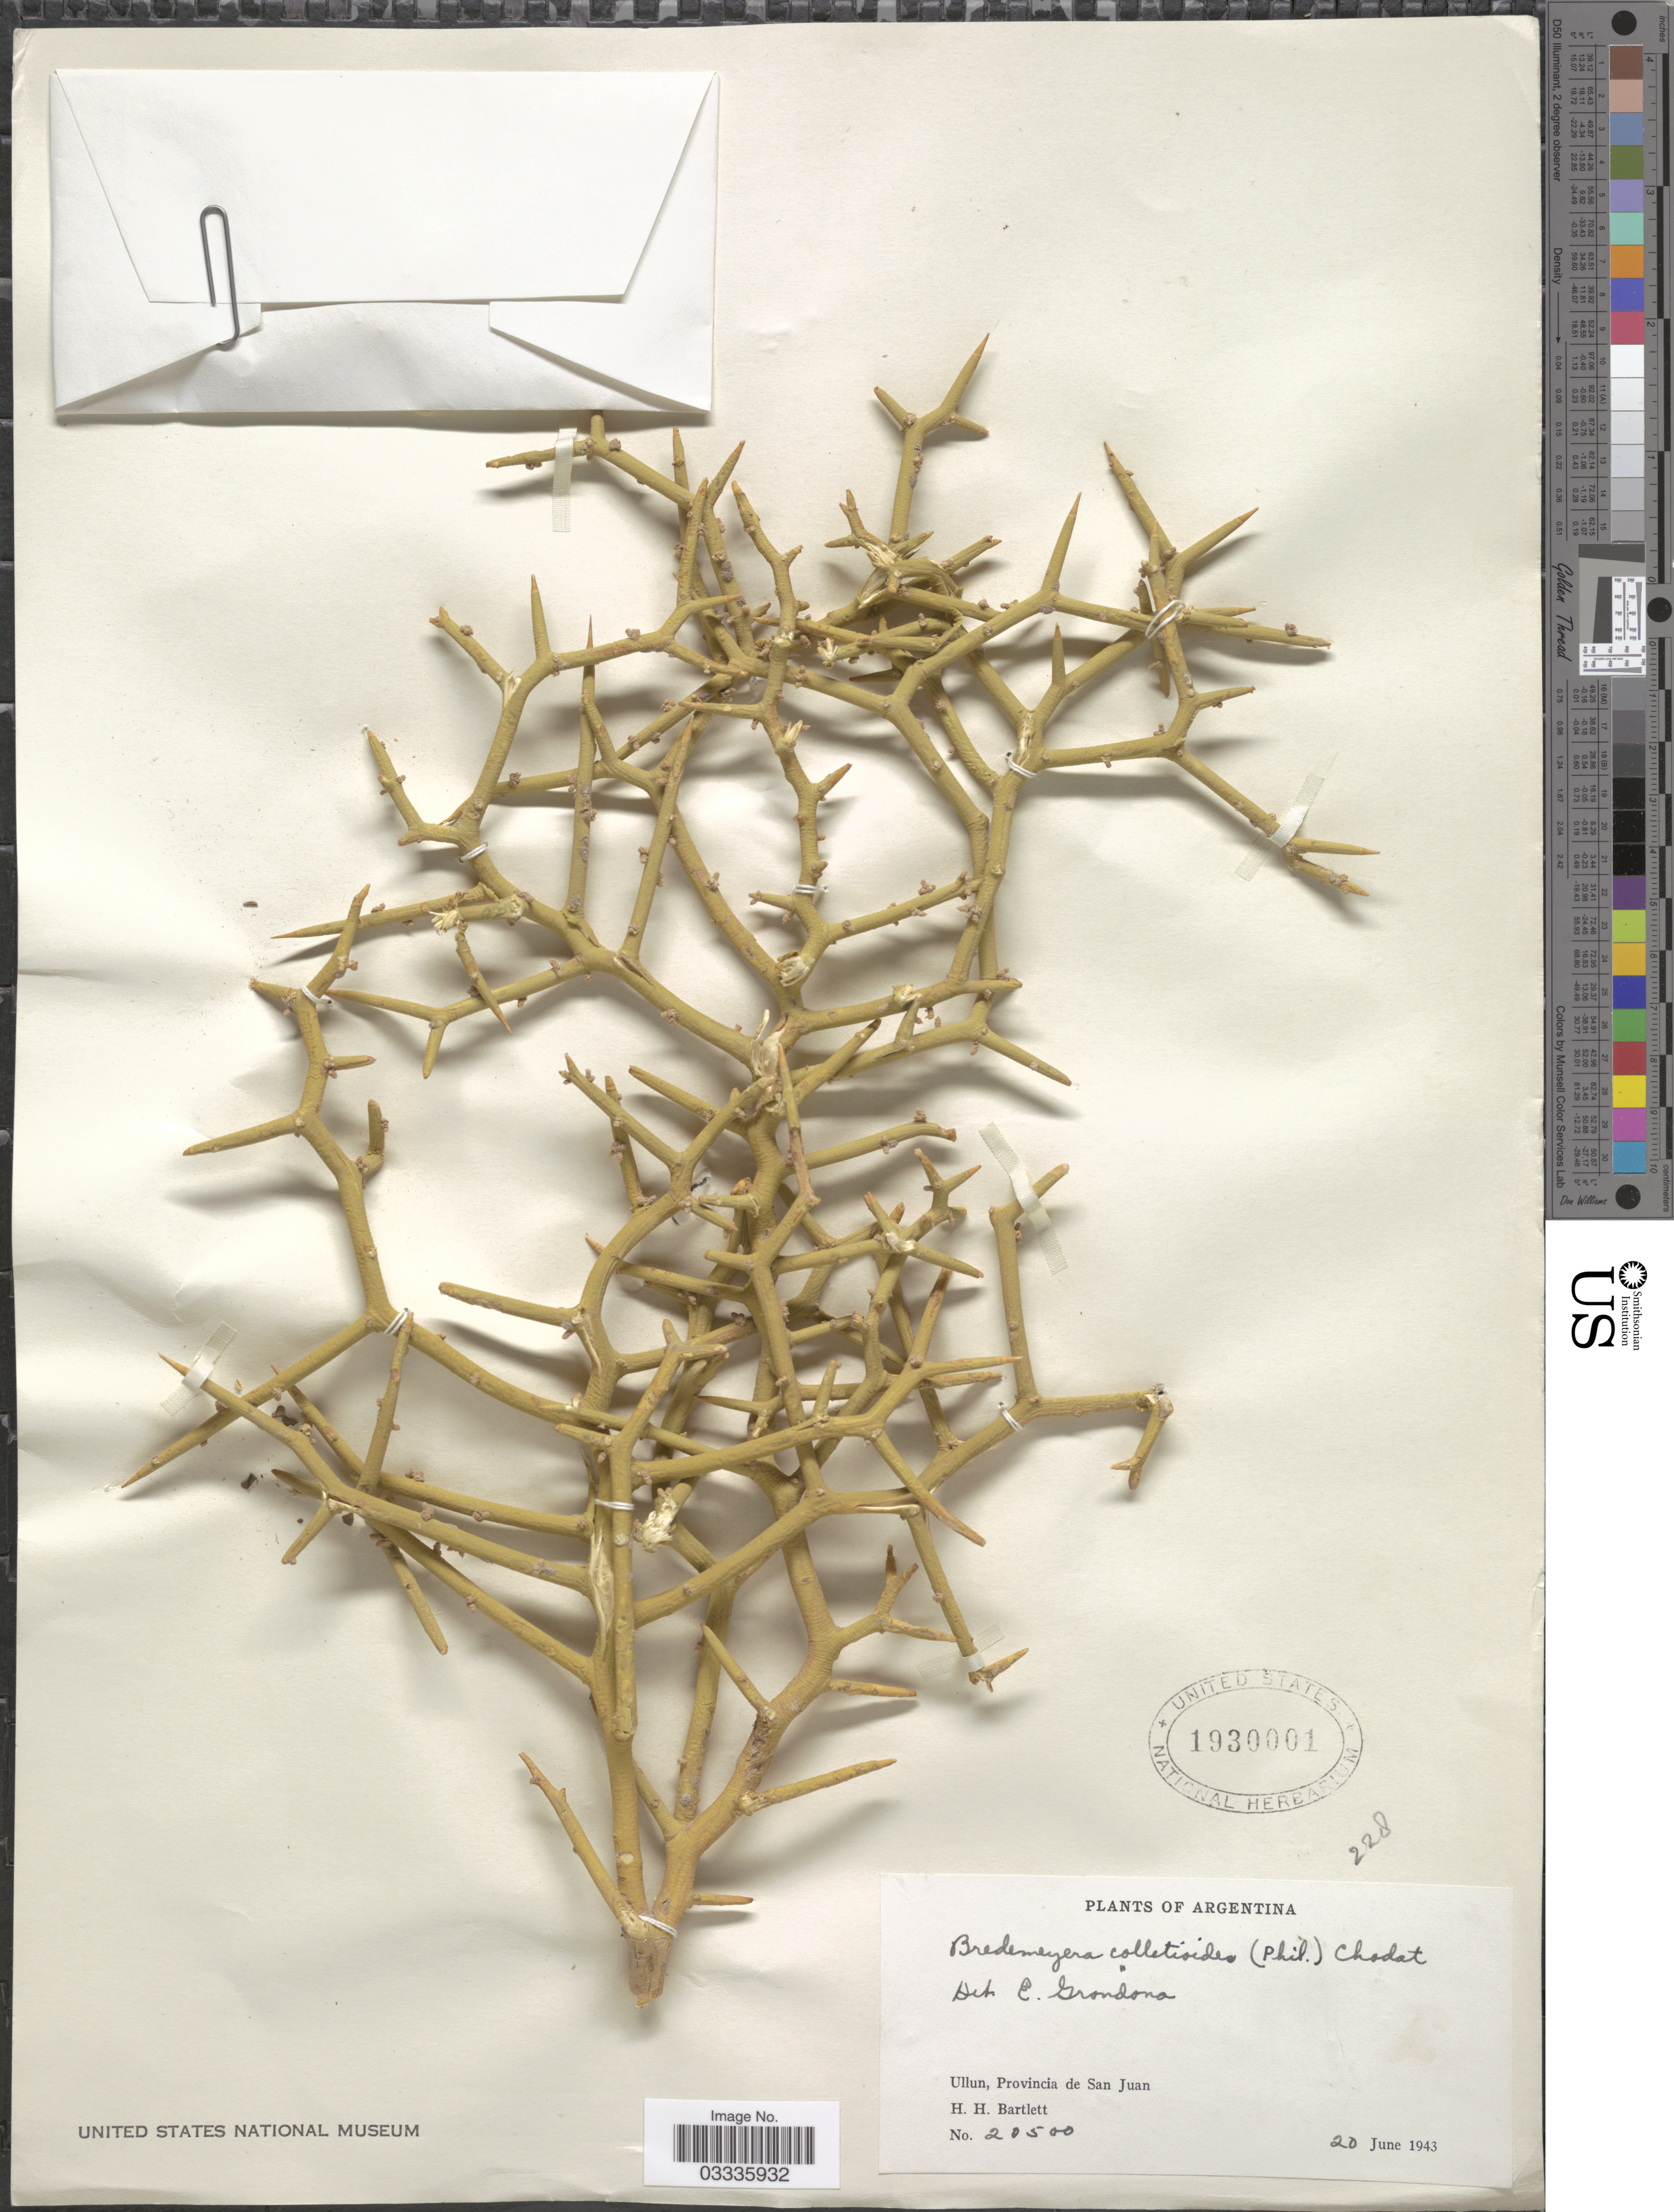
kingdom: Plantae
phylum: Tracheophyta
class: Magnoliopsida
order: Fabales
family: Polygalaceae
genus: Hualania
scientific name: Hualania colletioides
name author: Phil.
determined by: Strong, Mark T., (BOT), Smithsonian Institution - National Museum of Natural History (UNITED STATES)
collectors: H. H. Bartlett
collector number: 20500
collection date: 1943-06-20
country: Argentina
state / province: San Juan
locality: Ullun.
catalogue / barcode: US 1930001